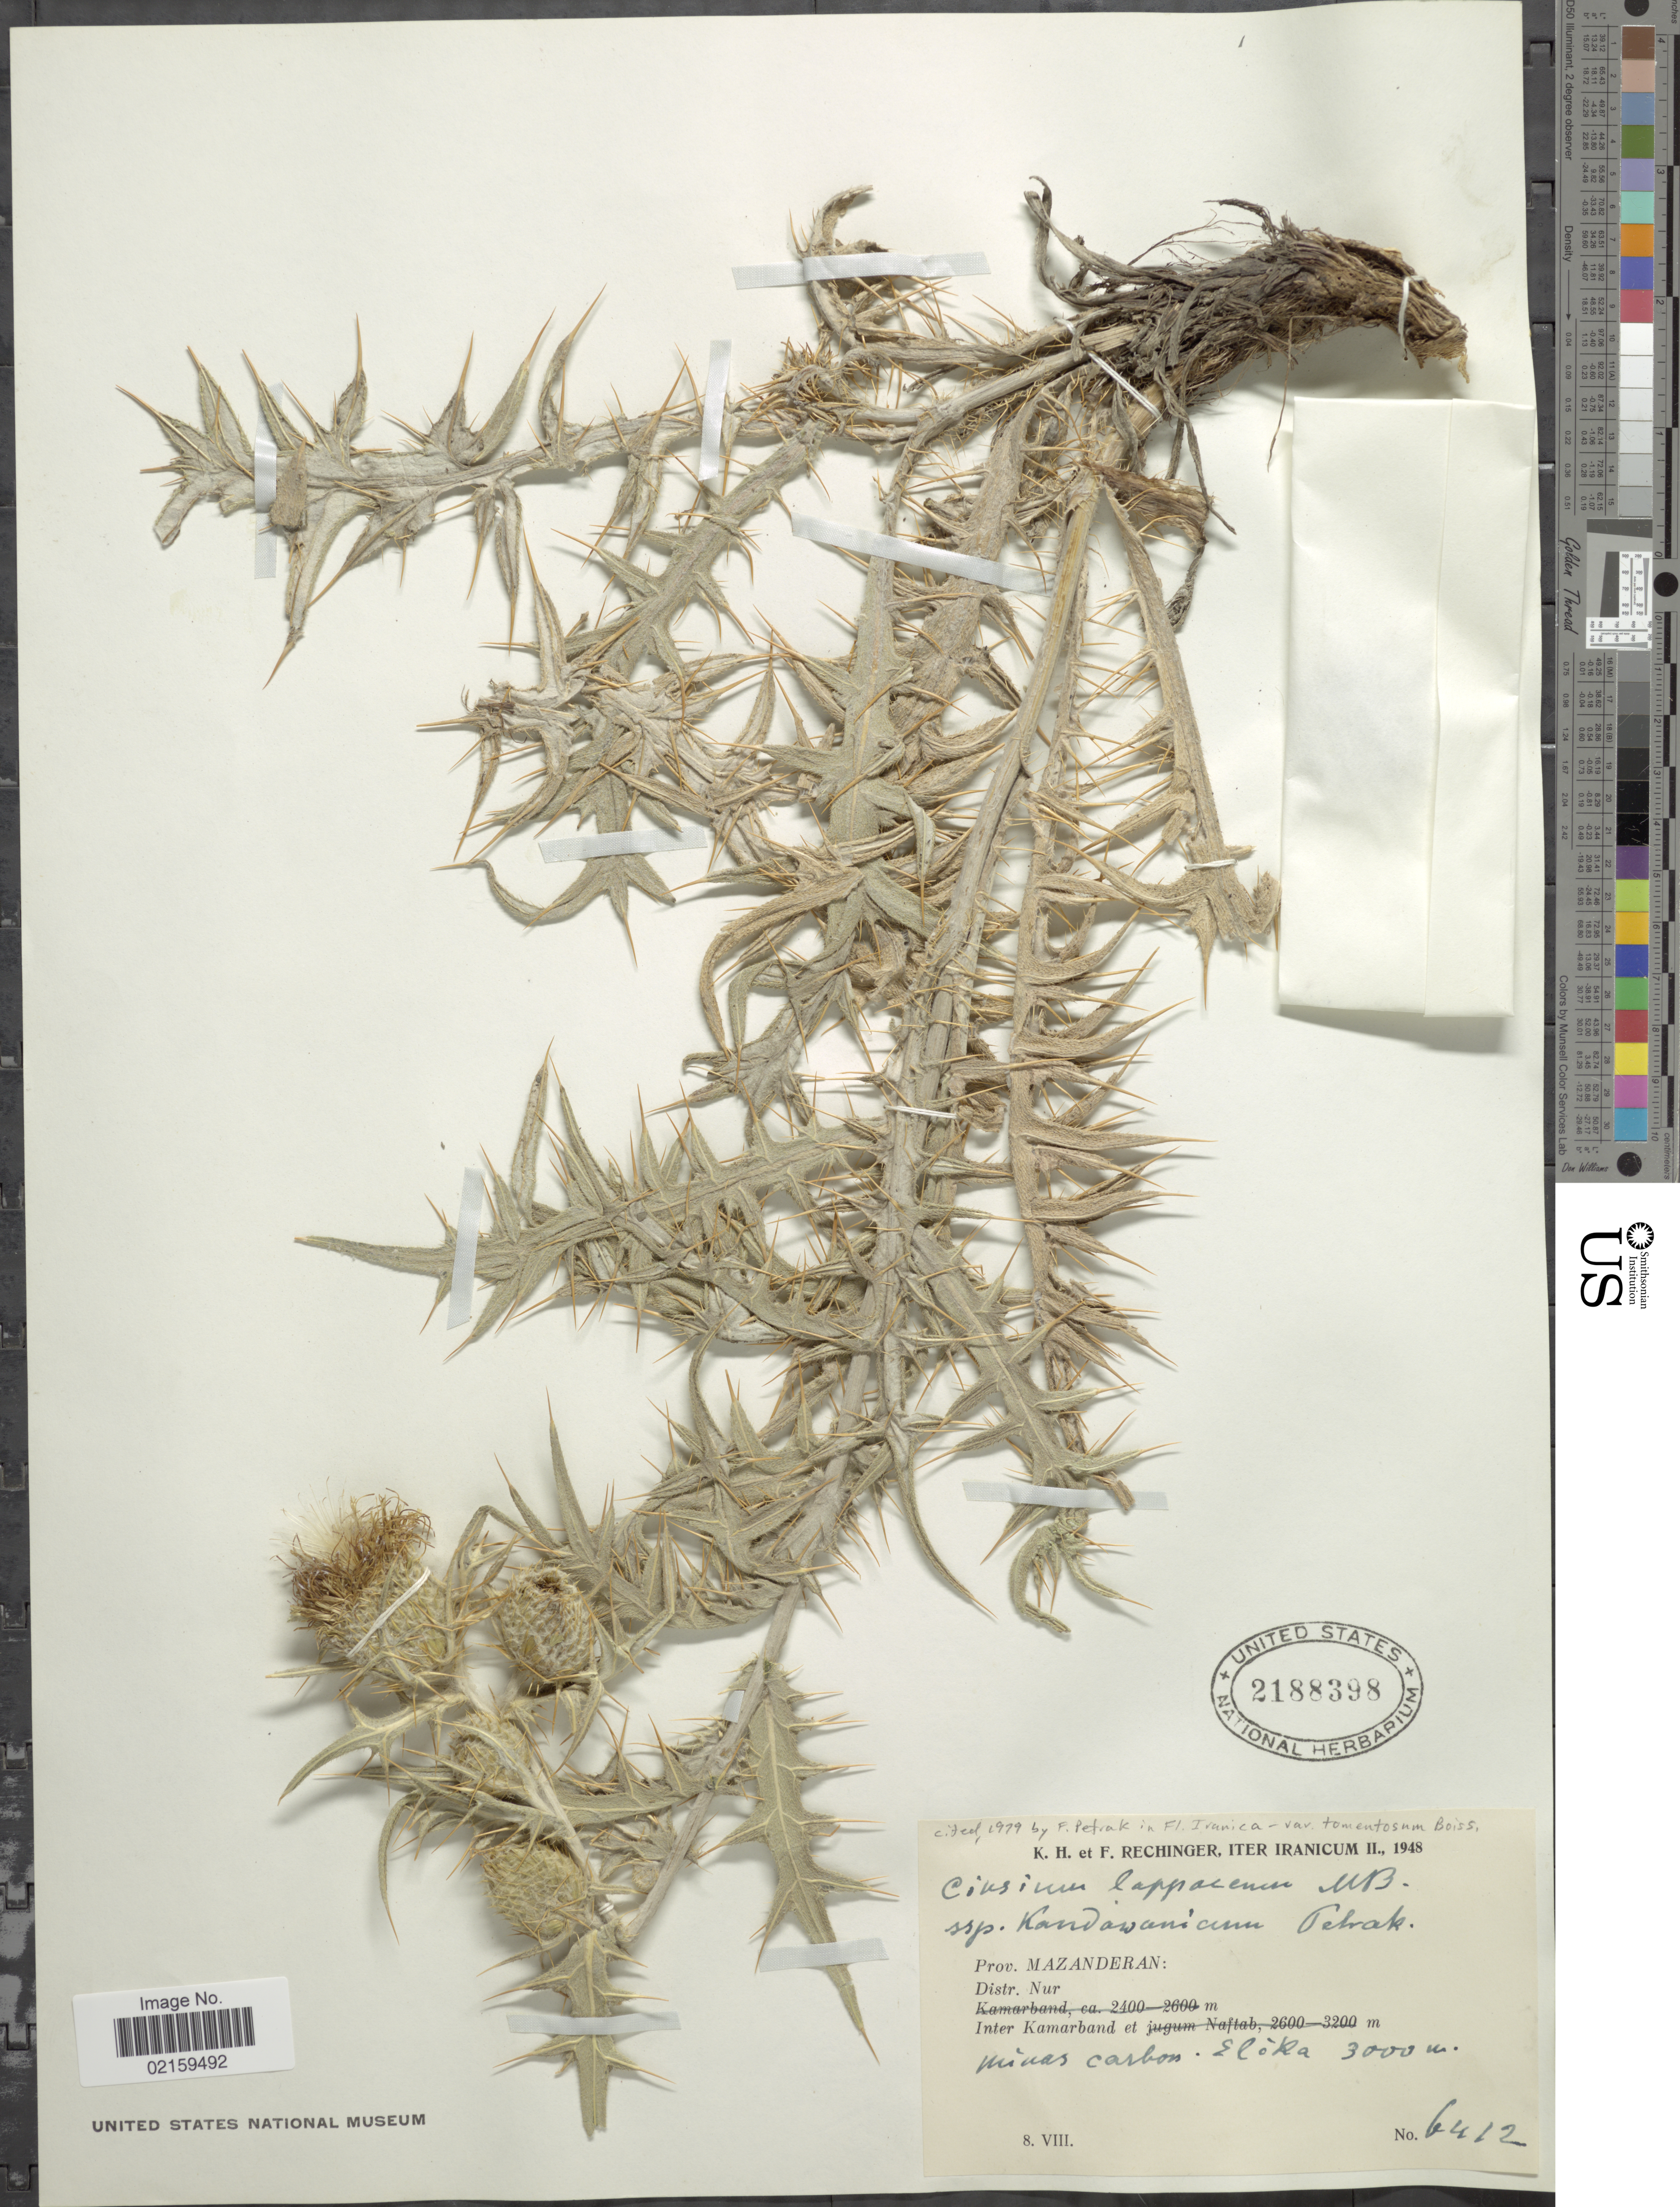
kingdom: Plantae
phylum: Tracheophyta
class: Magnoliopsida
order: Asterales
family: Asteraceae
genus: Cirsium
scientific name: Cirsium leucocephalum subsp. penicillatum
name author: (K. Koch) Greuter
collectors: K. H. Rechinger & F. Rechinger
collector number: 9412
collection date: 1948-08-08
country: Iran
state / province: Mazandaran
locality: Prov. Mazanderan. Distr. Nur. Inter Kamarband et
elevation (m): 3000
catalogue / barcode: US 2188398